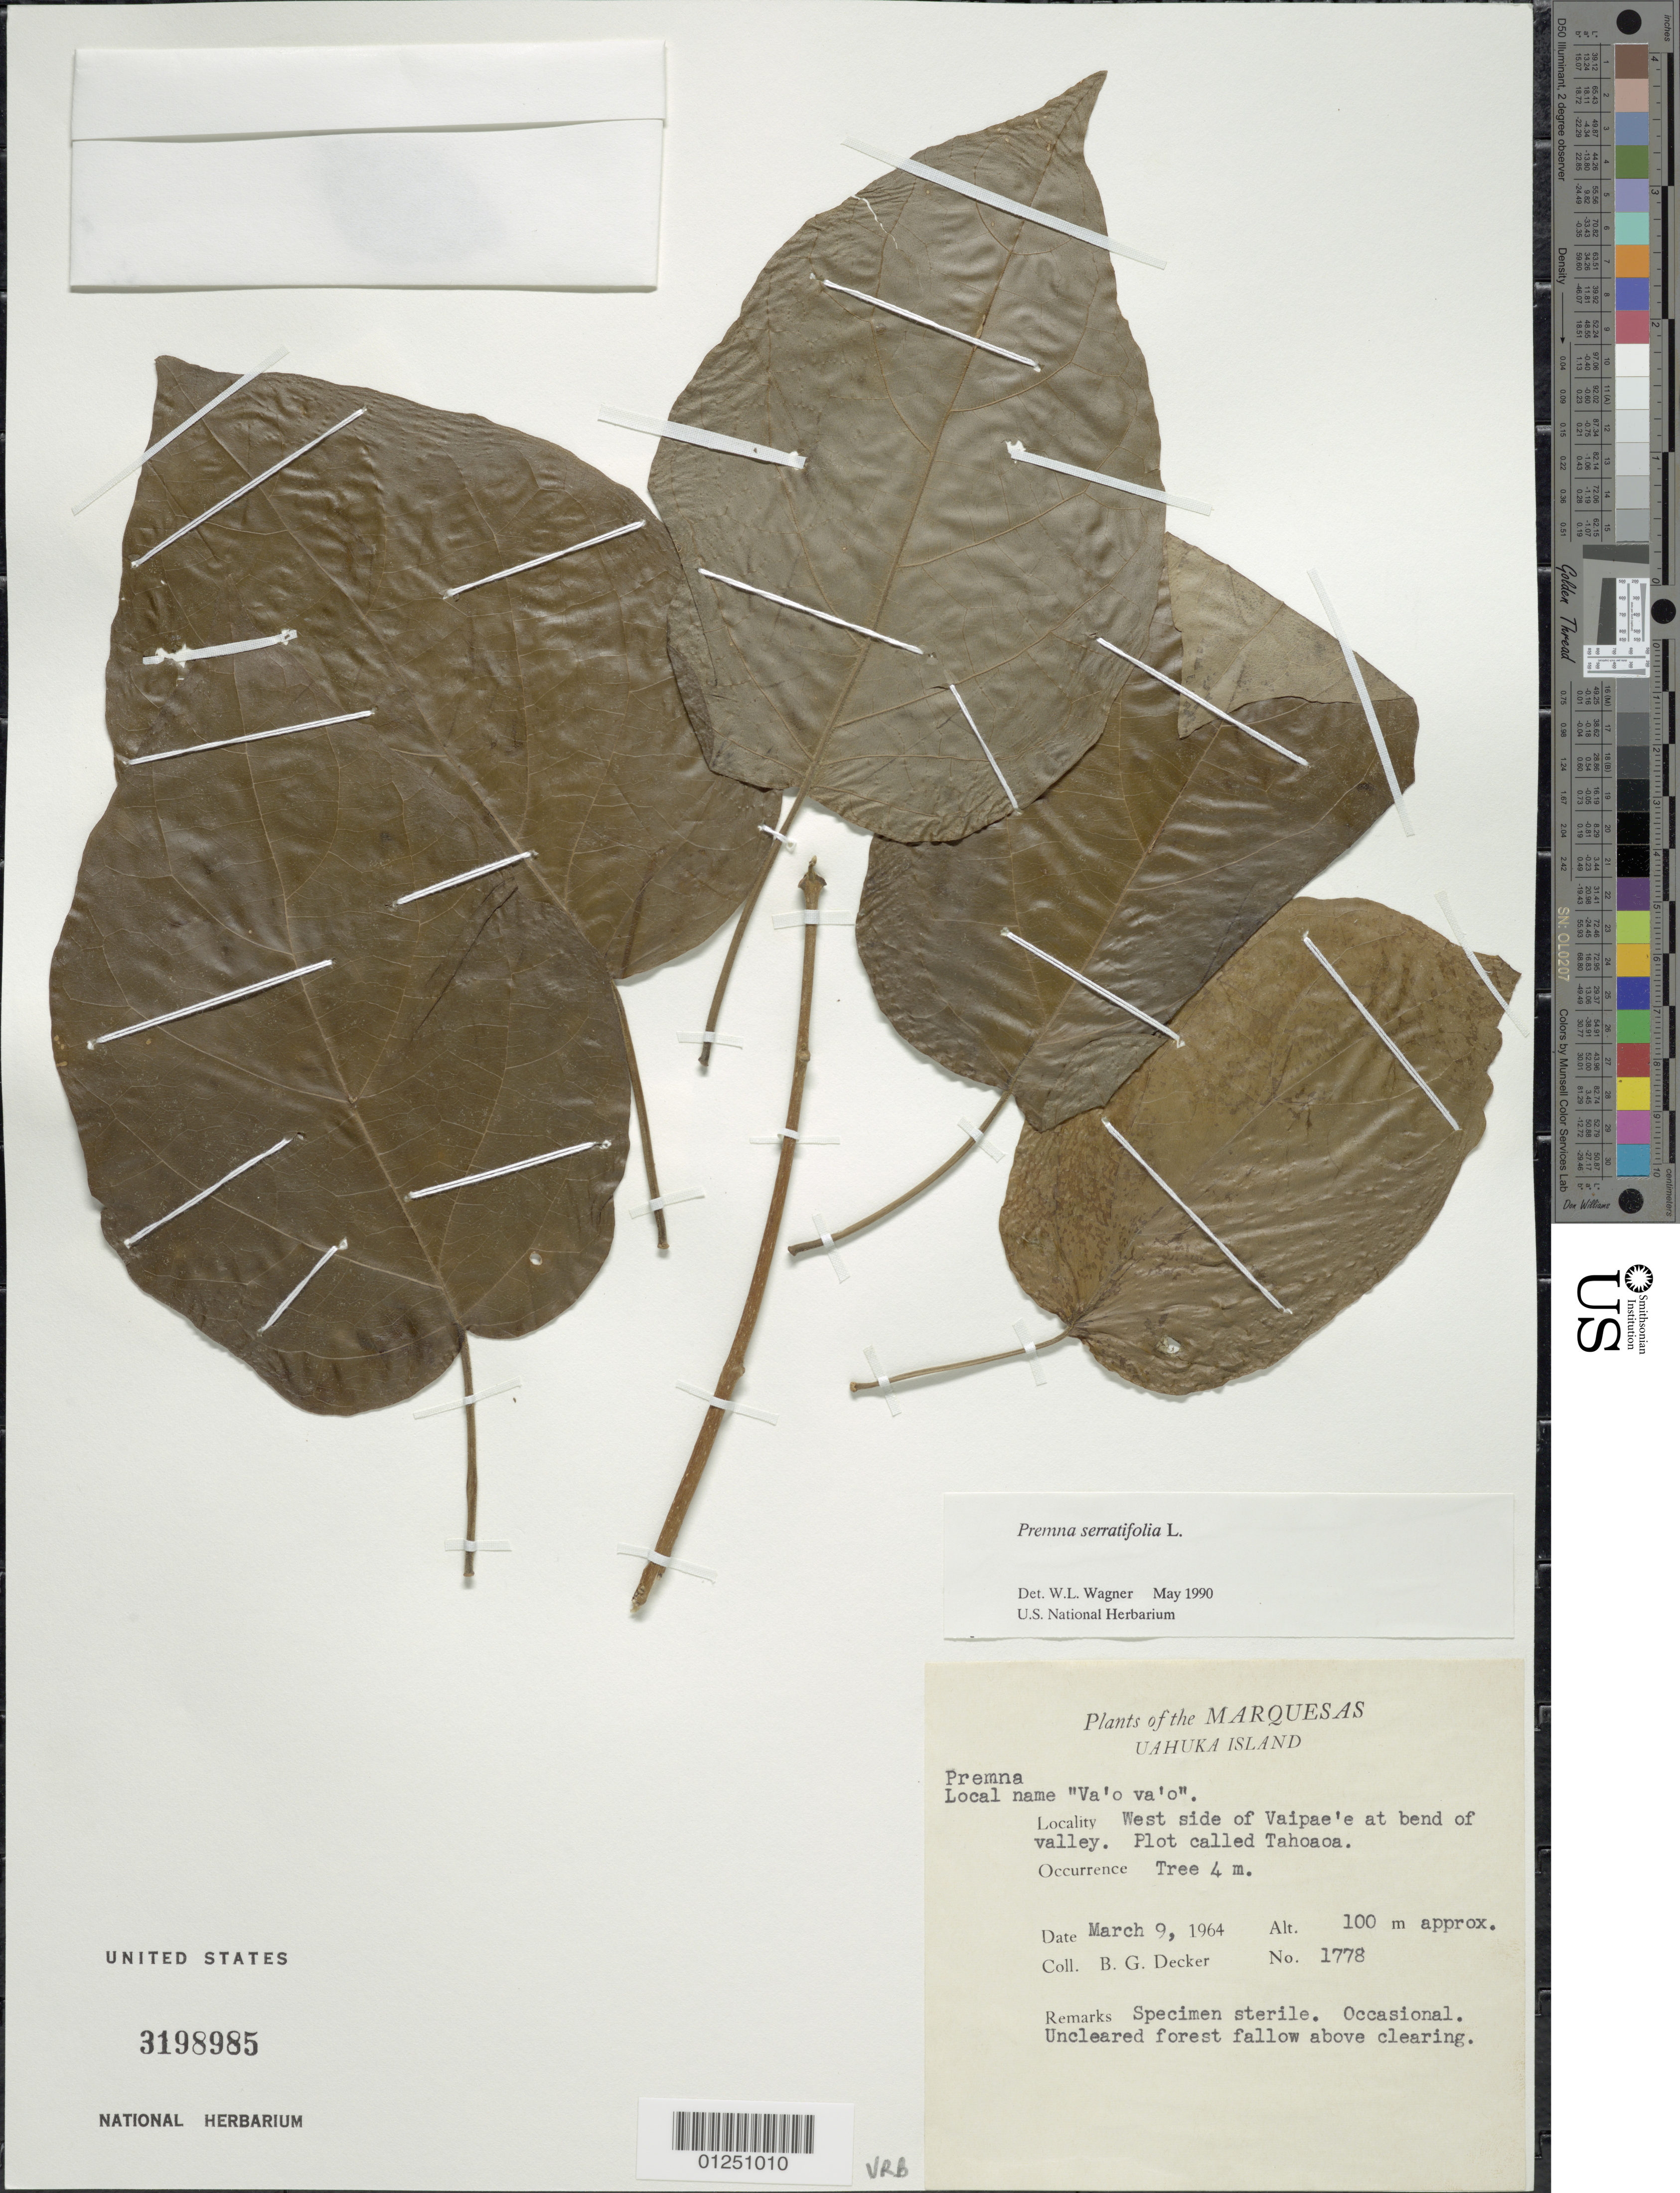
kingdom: Plantae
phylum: Tracheophyta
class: Magnoliopsida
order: Lamiales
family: Lamiaceae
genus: Premna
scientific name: Premna serratifolia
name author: L.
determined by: Wagner, W. L., (BOT), Smithsonian Institution - National Museum of Natural History (UNITED STATES)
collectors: B. G. Decker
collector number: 1778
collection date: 1964-03-09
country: French Polynesia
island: Ua Huka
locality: W side of Vaipae'e at bend of valley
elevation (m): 100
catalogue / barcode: US 3198985